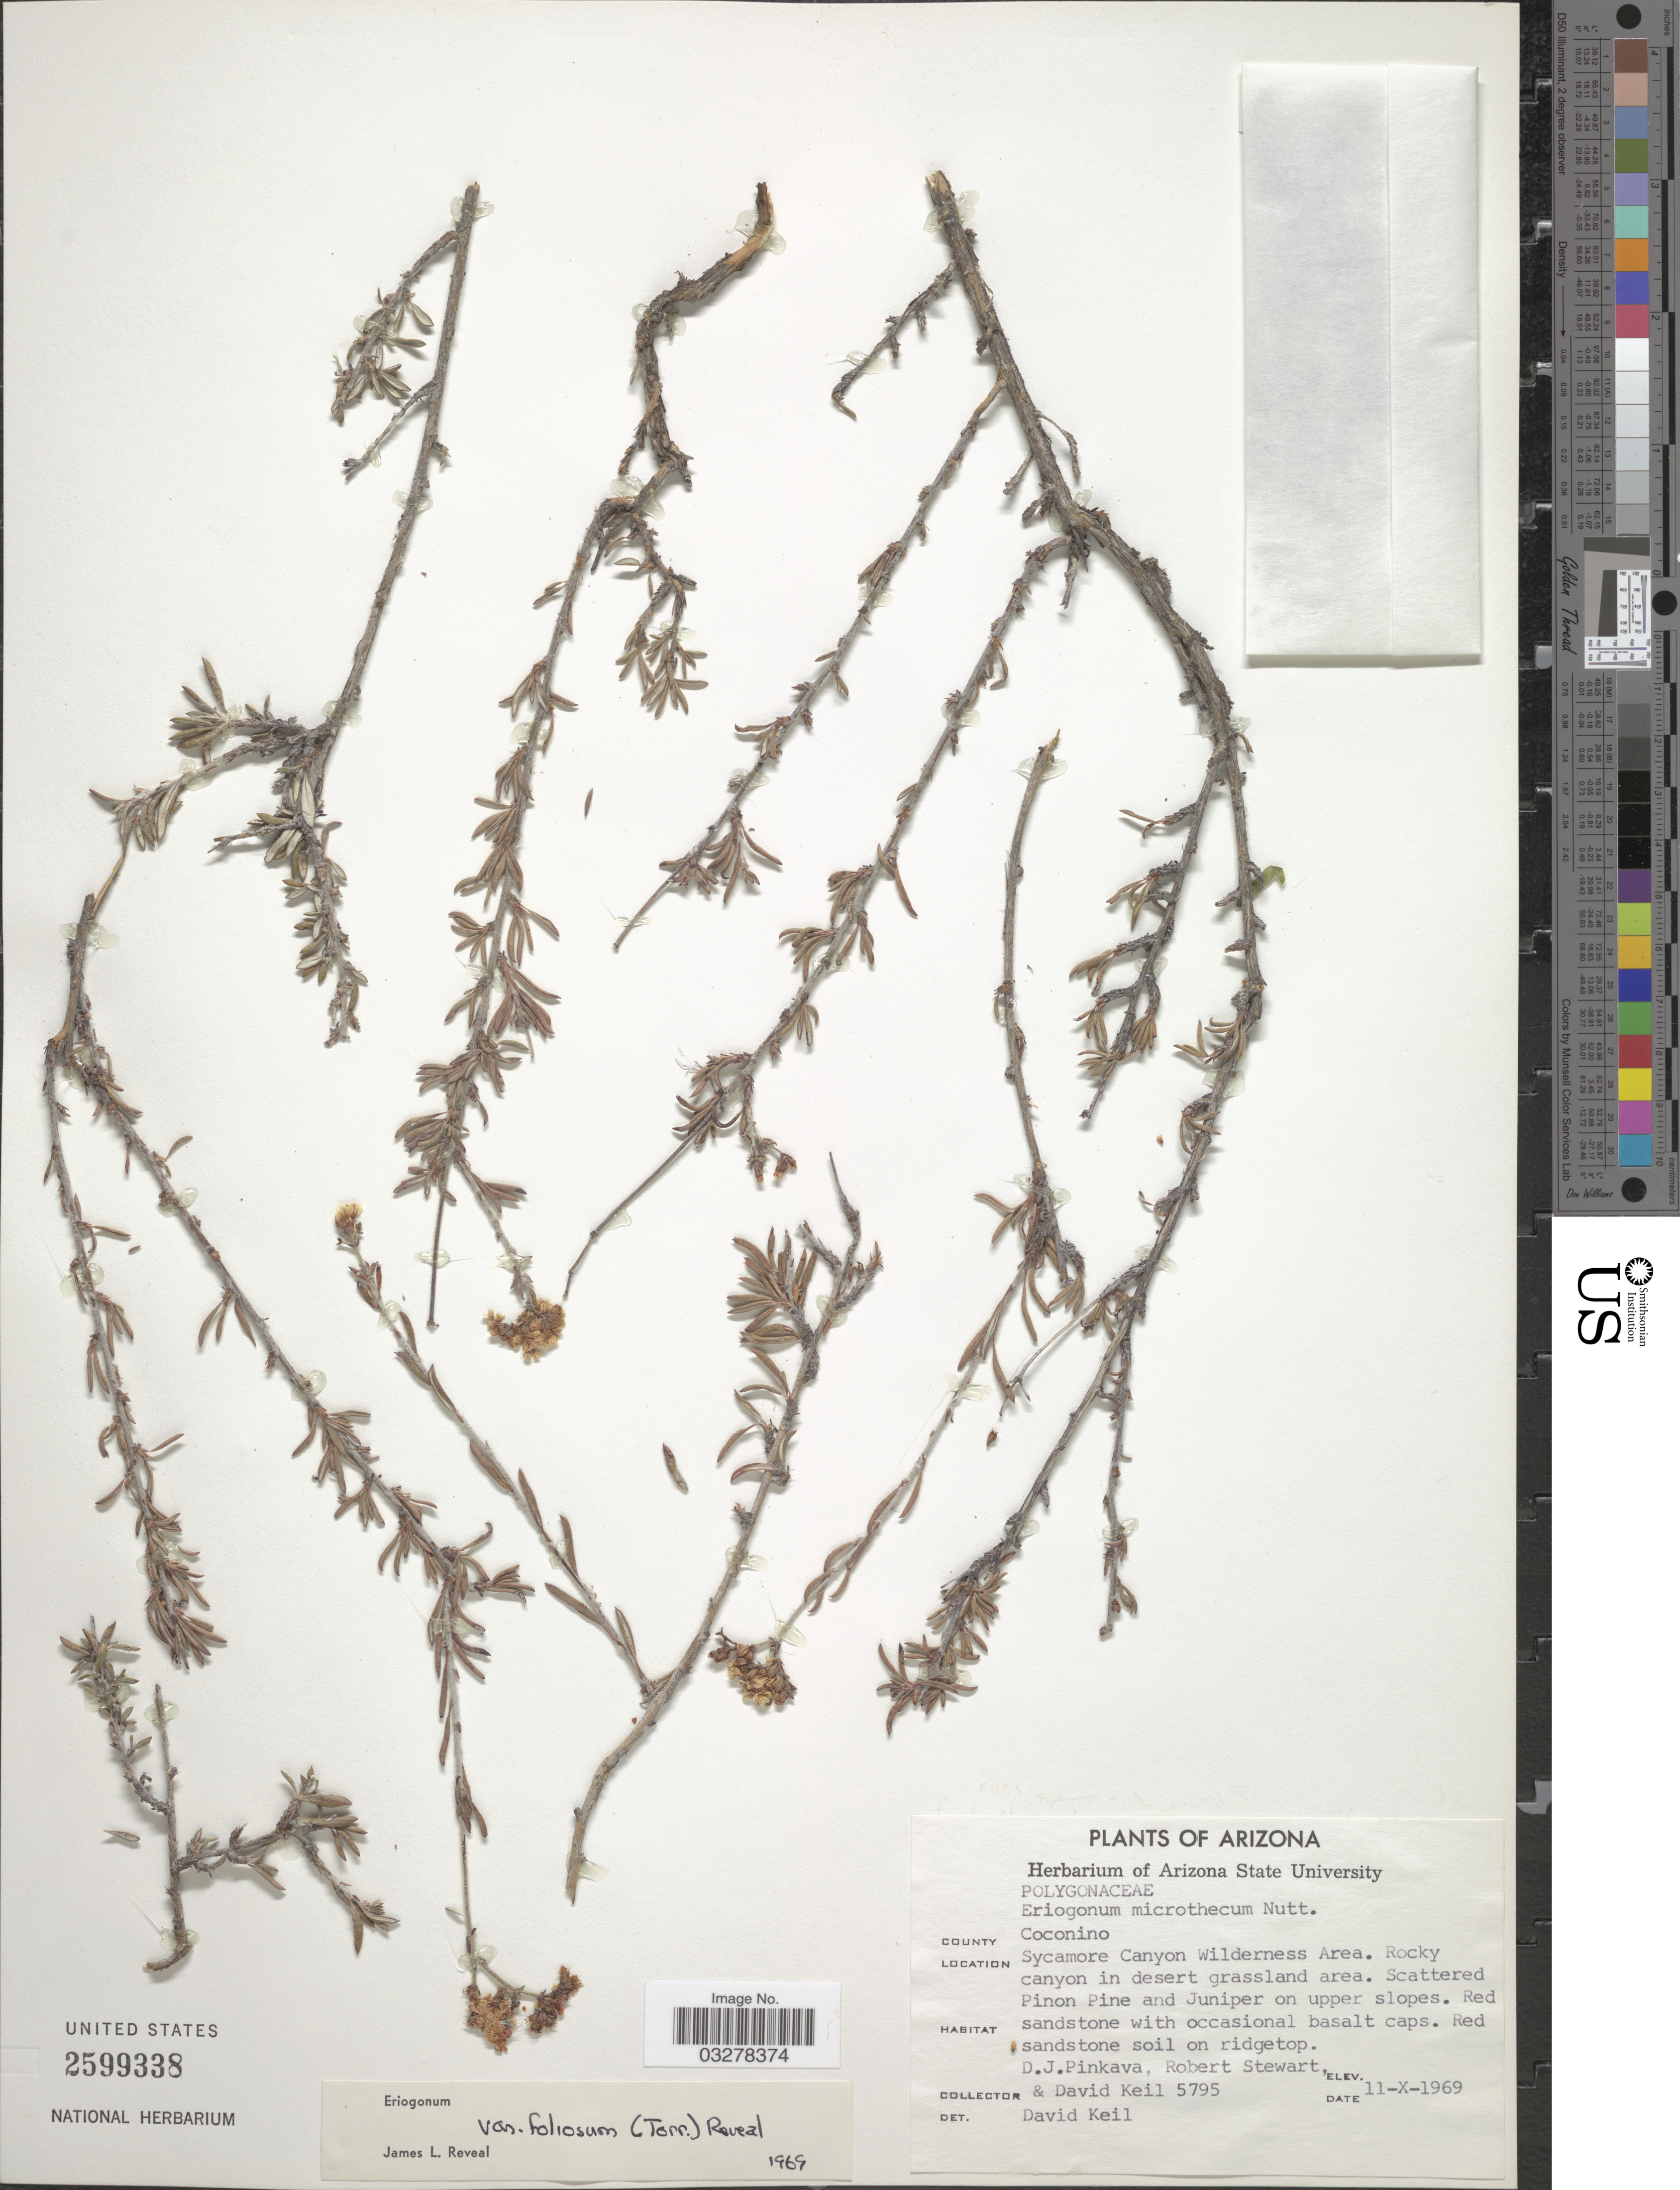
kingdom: Plantae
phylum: Tracheophyta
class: Magnoliopsida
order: Caryophyllales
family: Polygonaceae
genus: Eriogonum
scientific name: Eriogonum microtheca var. foliosum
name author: (Torr. & A. Gray) Reveal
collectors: D. J. Pinkava, R. Stewart & D. J. Keil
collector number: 5795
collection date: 1969-10-11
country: United States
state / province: Arizona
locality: County Coconino. Sycamore Canyon Wilderness Area. Rocky canyon in desert grassland area.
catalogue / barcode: US 2599338